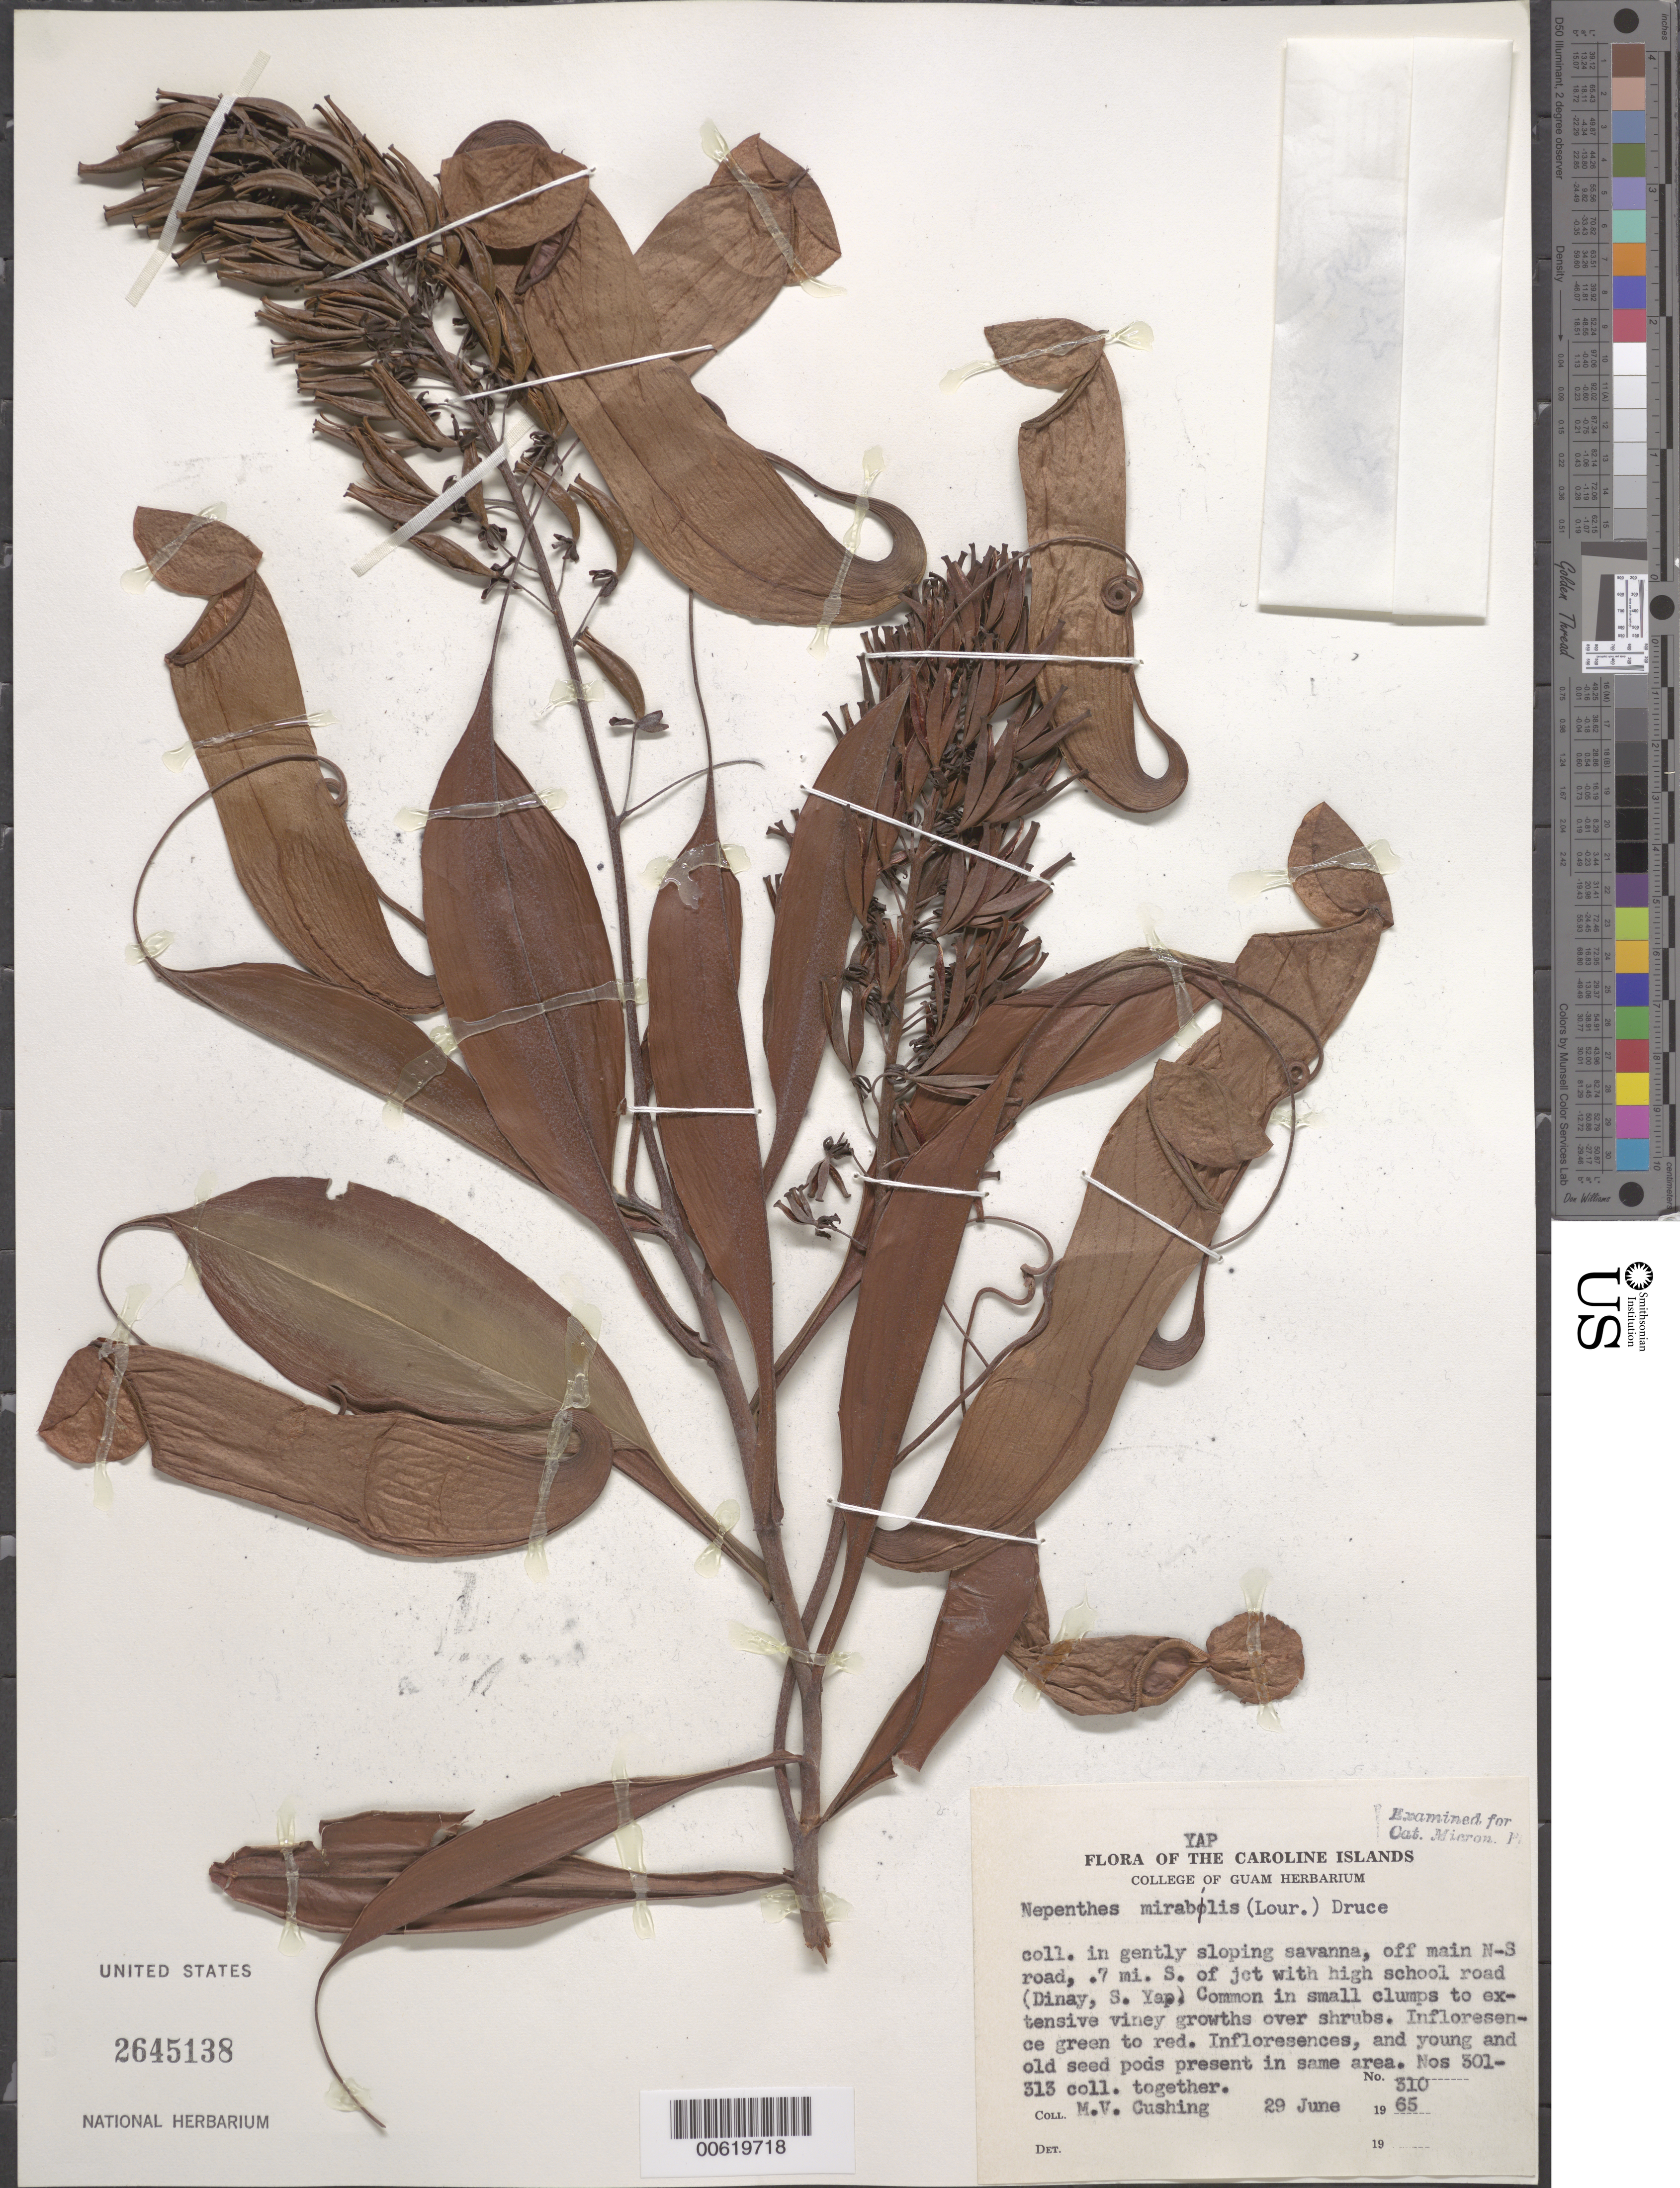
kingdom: Plantae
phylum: Tracheophyta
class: Magnoliopsida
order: Caryophyllales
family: Nepenthaceae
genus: Nepenthes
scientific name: Nepenthes mirabilis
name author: (Lour.) Druce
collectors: M. V. Cushing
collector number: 301310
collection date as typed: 29 Jun 1965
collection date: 1965-06-29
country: Micronesia, Federated States of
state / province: Yap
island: Yap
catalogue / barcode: US 2645138